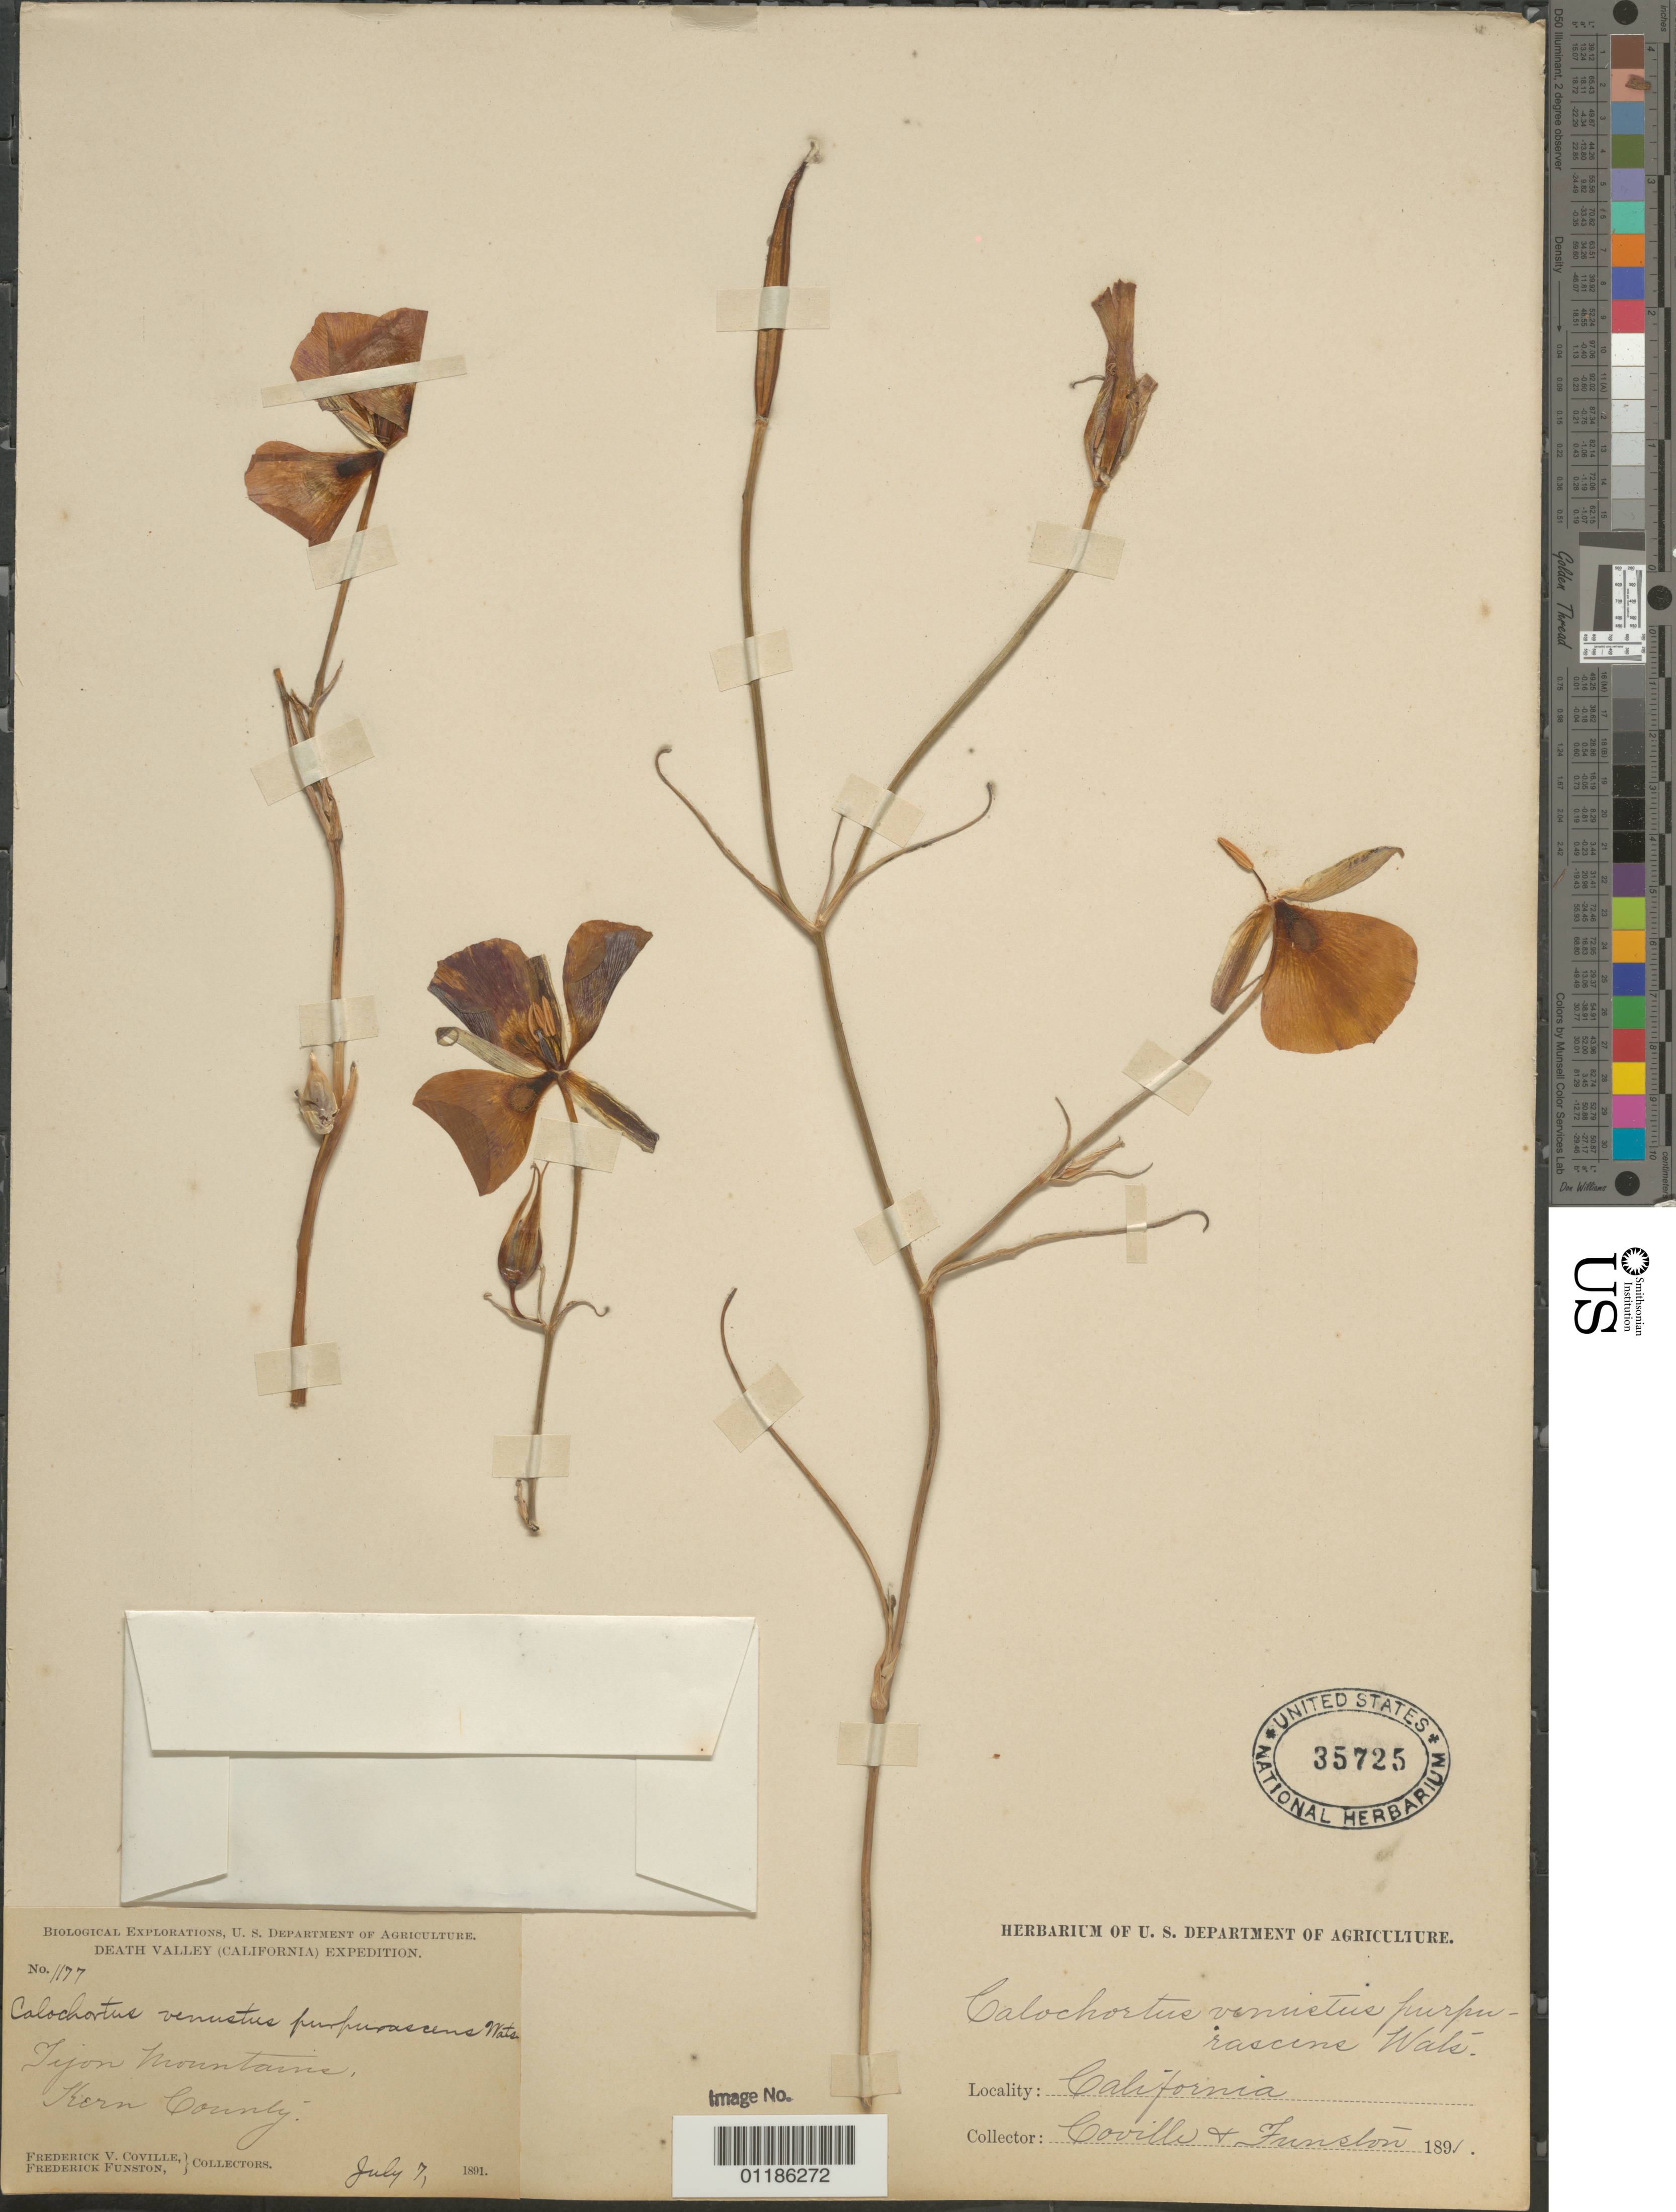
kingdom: Plantae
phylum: Tracheophyta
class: Liliopsida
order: Liliales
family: Liliaceae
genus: Calochortus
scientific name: Calochortus venustus var. purpurascens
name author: S. Watson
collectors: F. V. Coville & F. Funston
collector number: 1177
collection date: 1891-07-07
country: United States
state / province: California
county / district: Kern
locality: Tejon Mountains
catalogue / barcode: US 35725